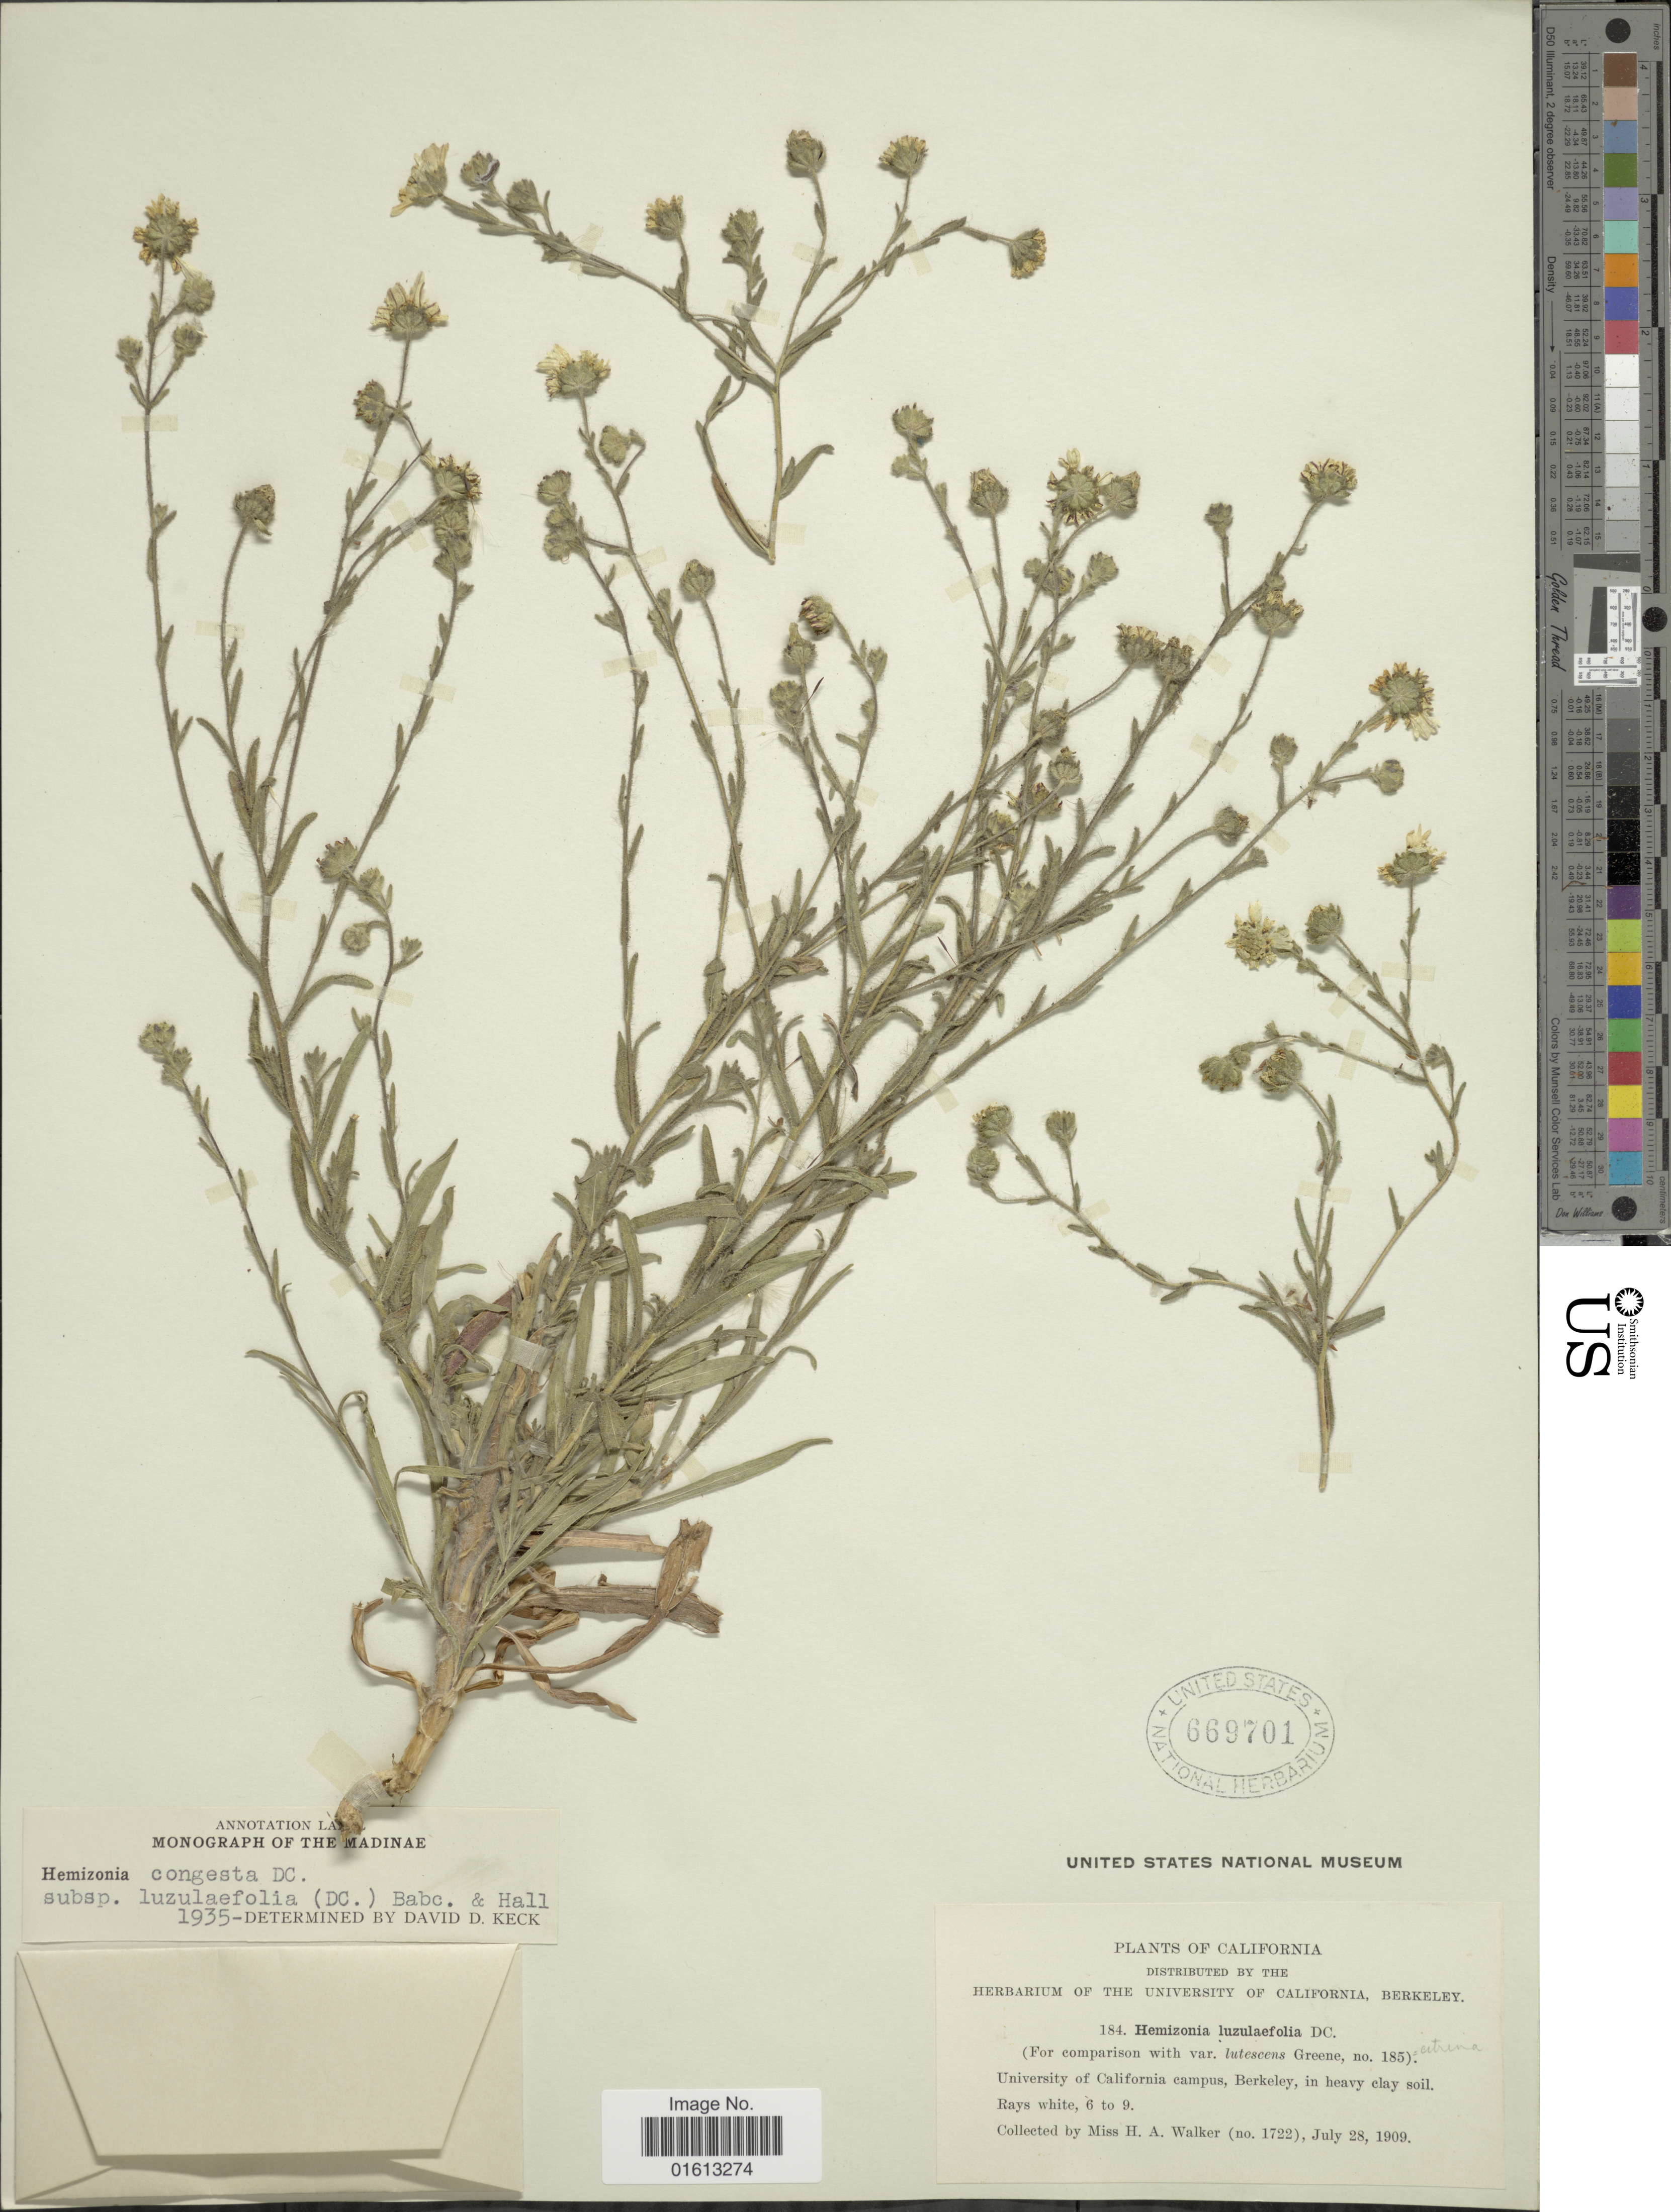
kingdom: Plantae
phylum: Tracheophyta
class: Magnoliopsida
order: Asterales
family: Asteraceae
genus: Hemizonia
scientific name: Hemizonia congesta subsp. luzulaefolia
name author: (DC.) Babc. & H.M. Hall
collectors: H. Walker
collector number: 1722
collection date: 1909-07-28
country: United States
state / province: California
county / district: Alameda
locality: University of California campus, Berkeley, in heavy clay Soil, Rays white. 6 to 9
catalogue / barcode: US 669701